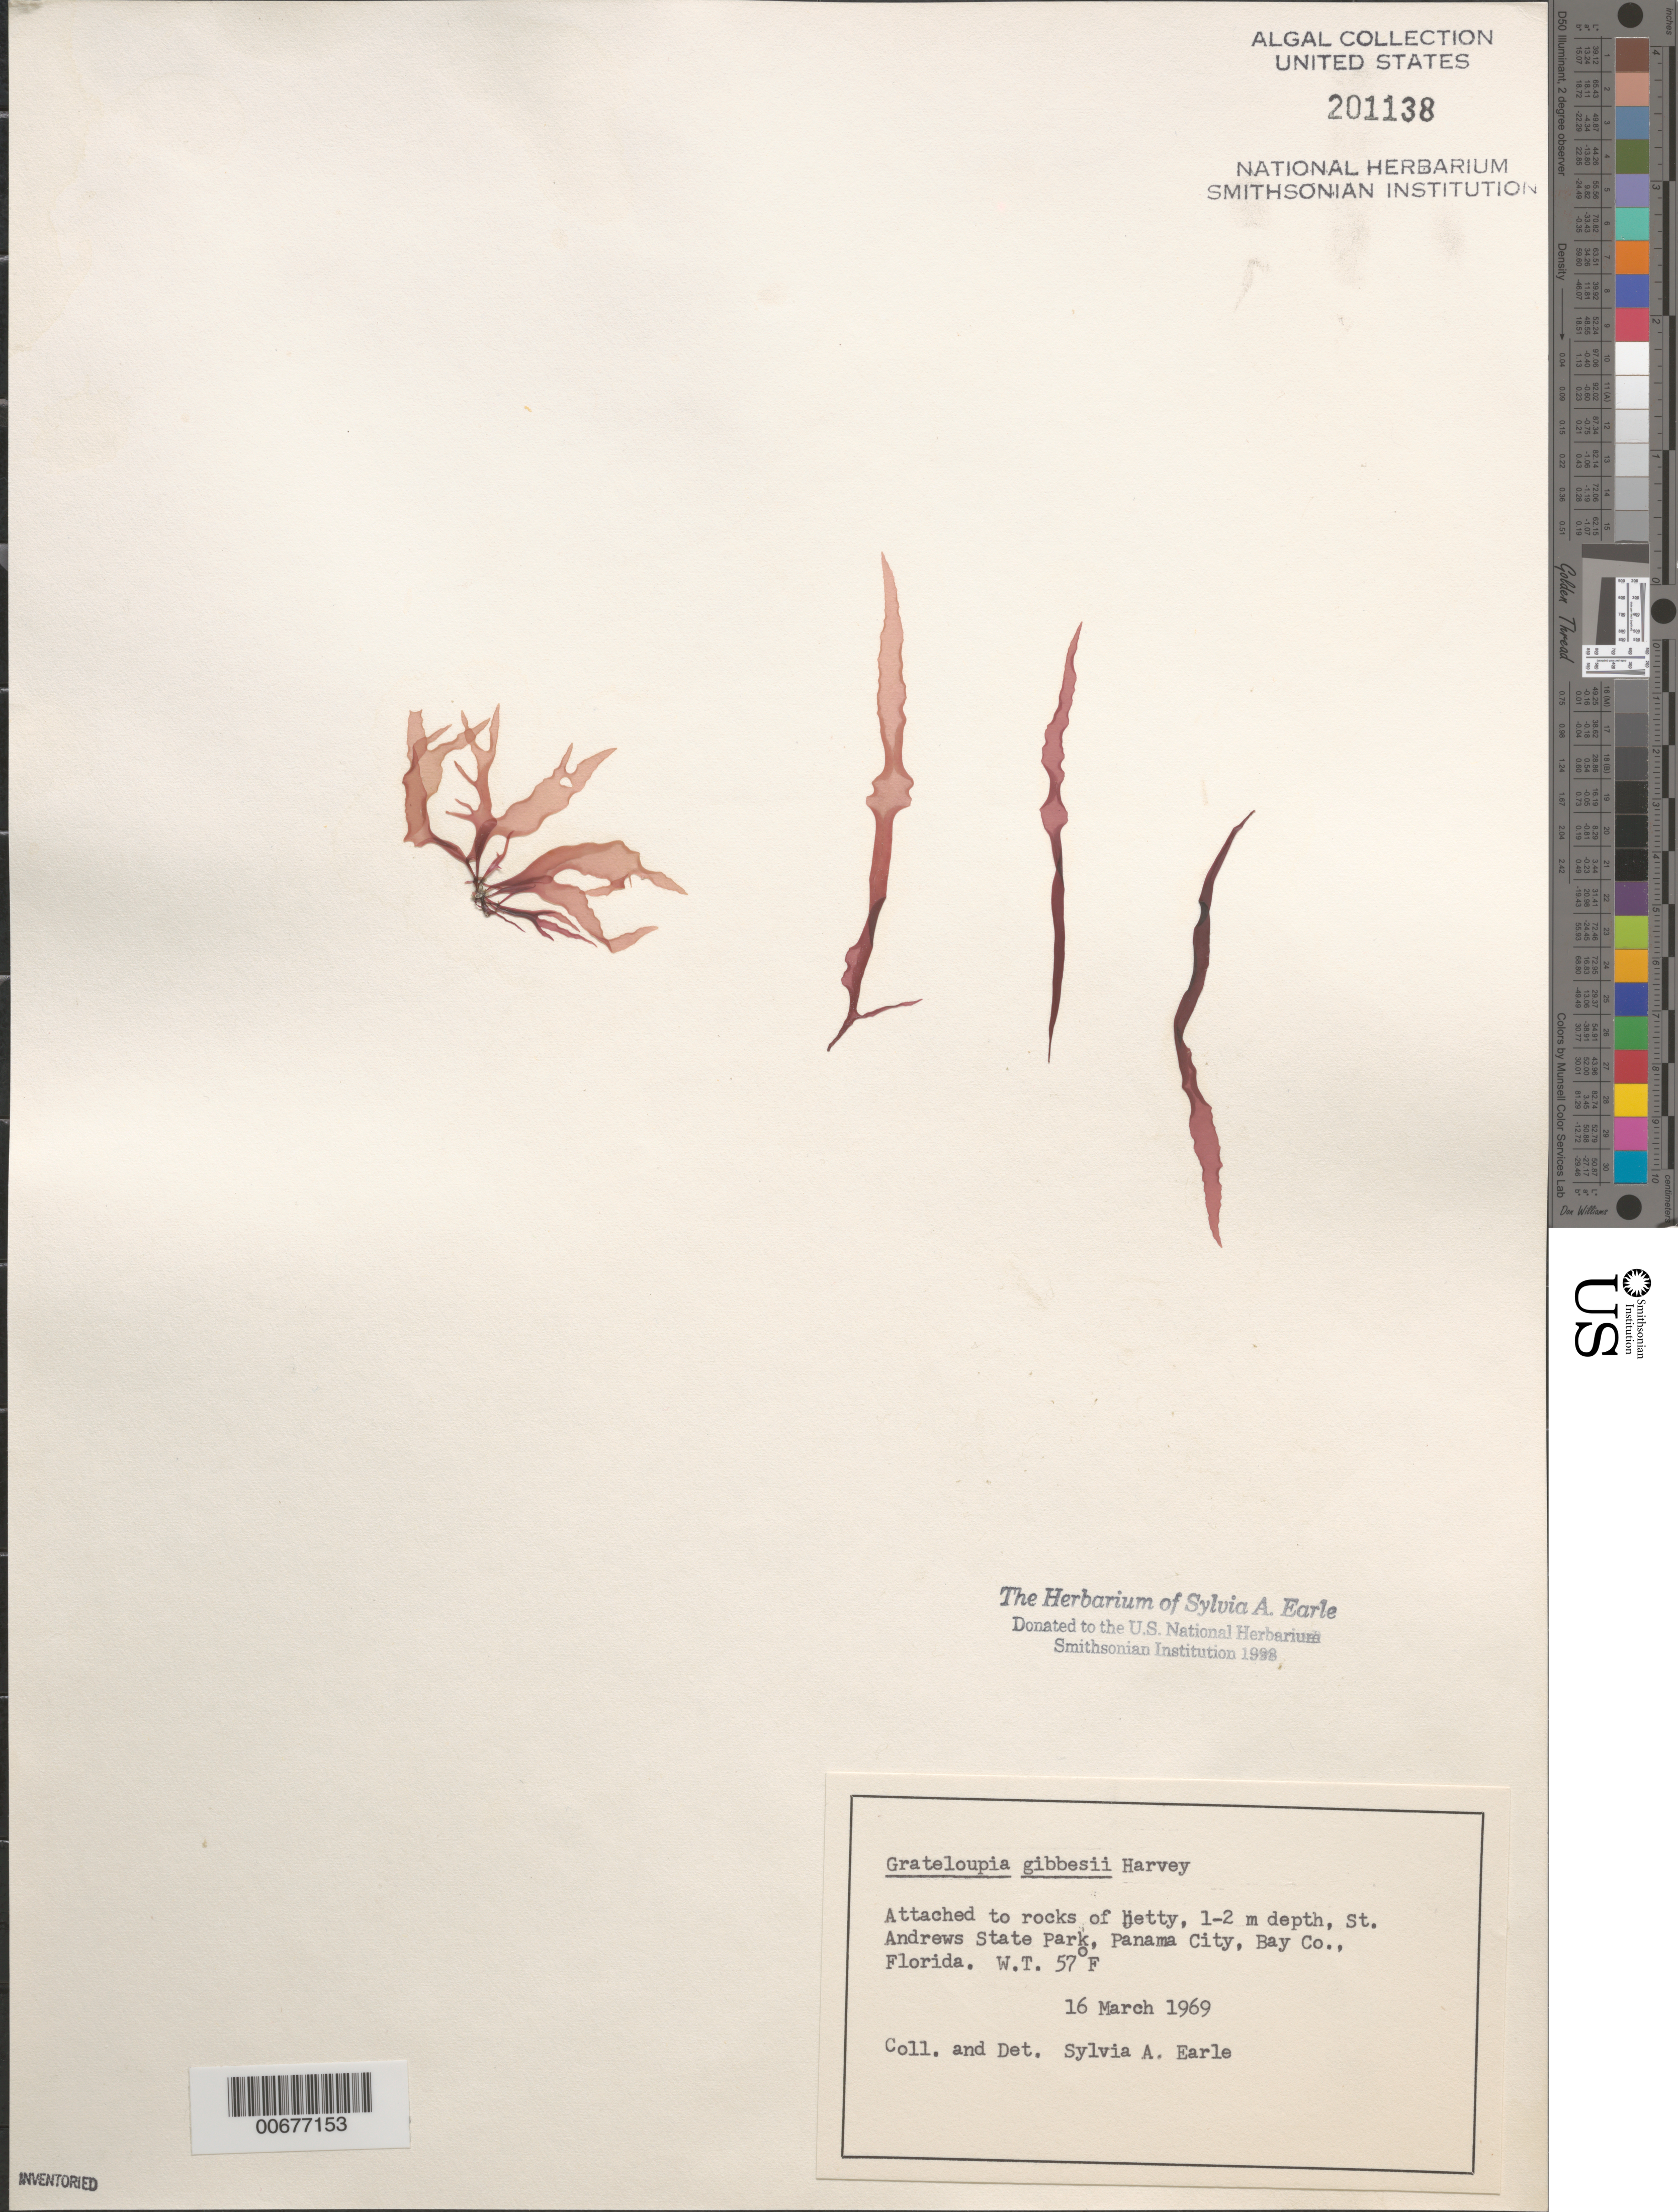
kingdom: Plantae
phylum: Rhodophyta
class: Florideophyceae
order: Halymeniales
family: Halymeniaceae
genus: Phyllymenia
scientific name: Phyllymenia gibbesii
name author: (Harvey) S.-M. Lin et al.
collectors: S. A. Earle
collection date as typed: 16 Mar 1969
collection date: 1969-03-16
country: United States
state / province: Florida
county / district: Bay County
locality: St. Andrews State Park, Panama City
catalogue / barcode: US 201138